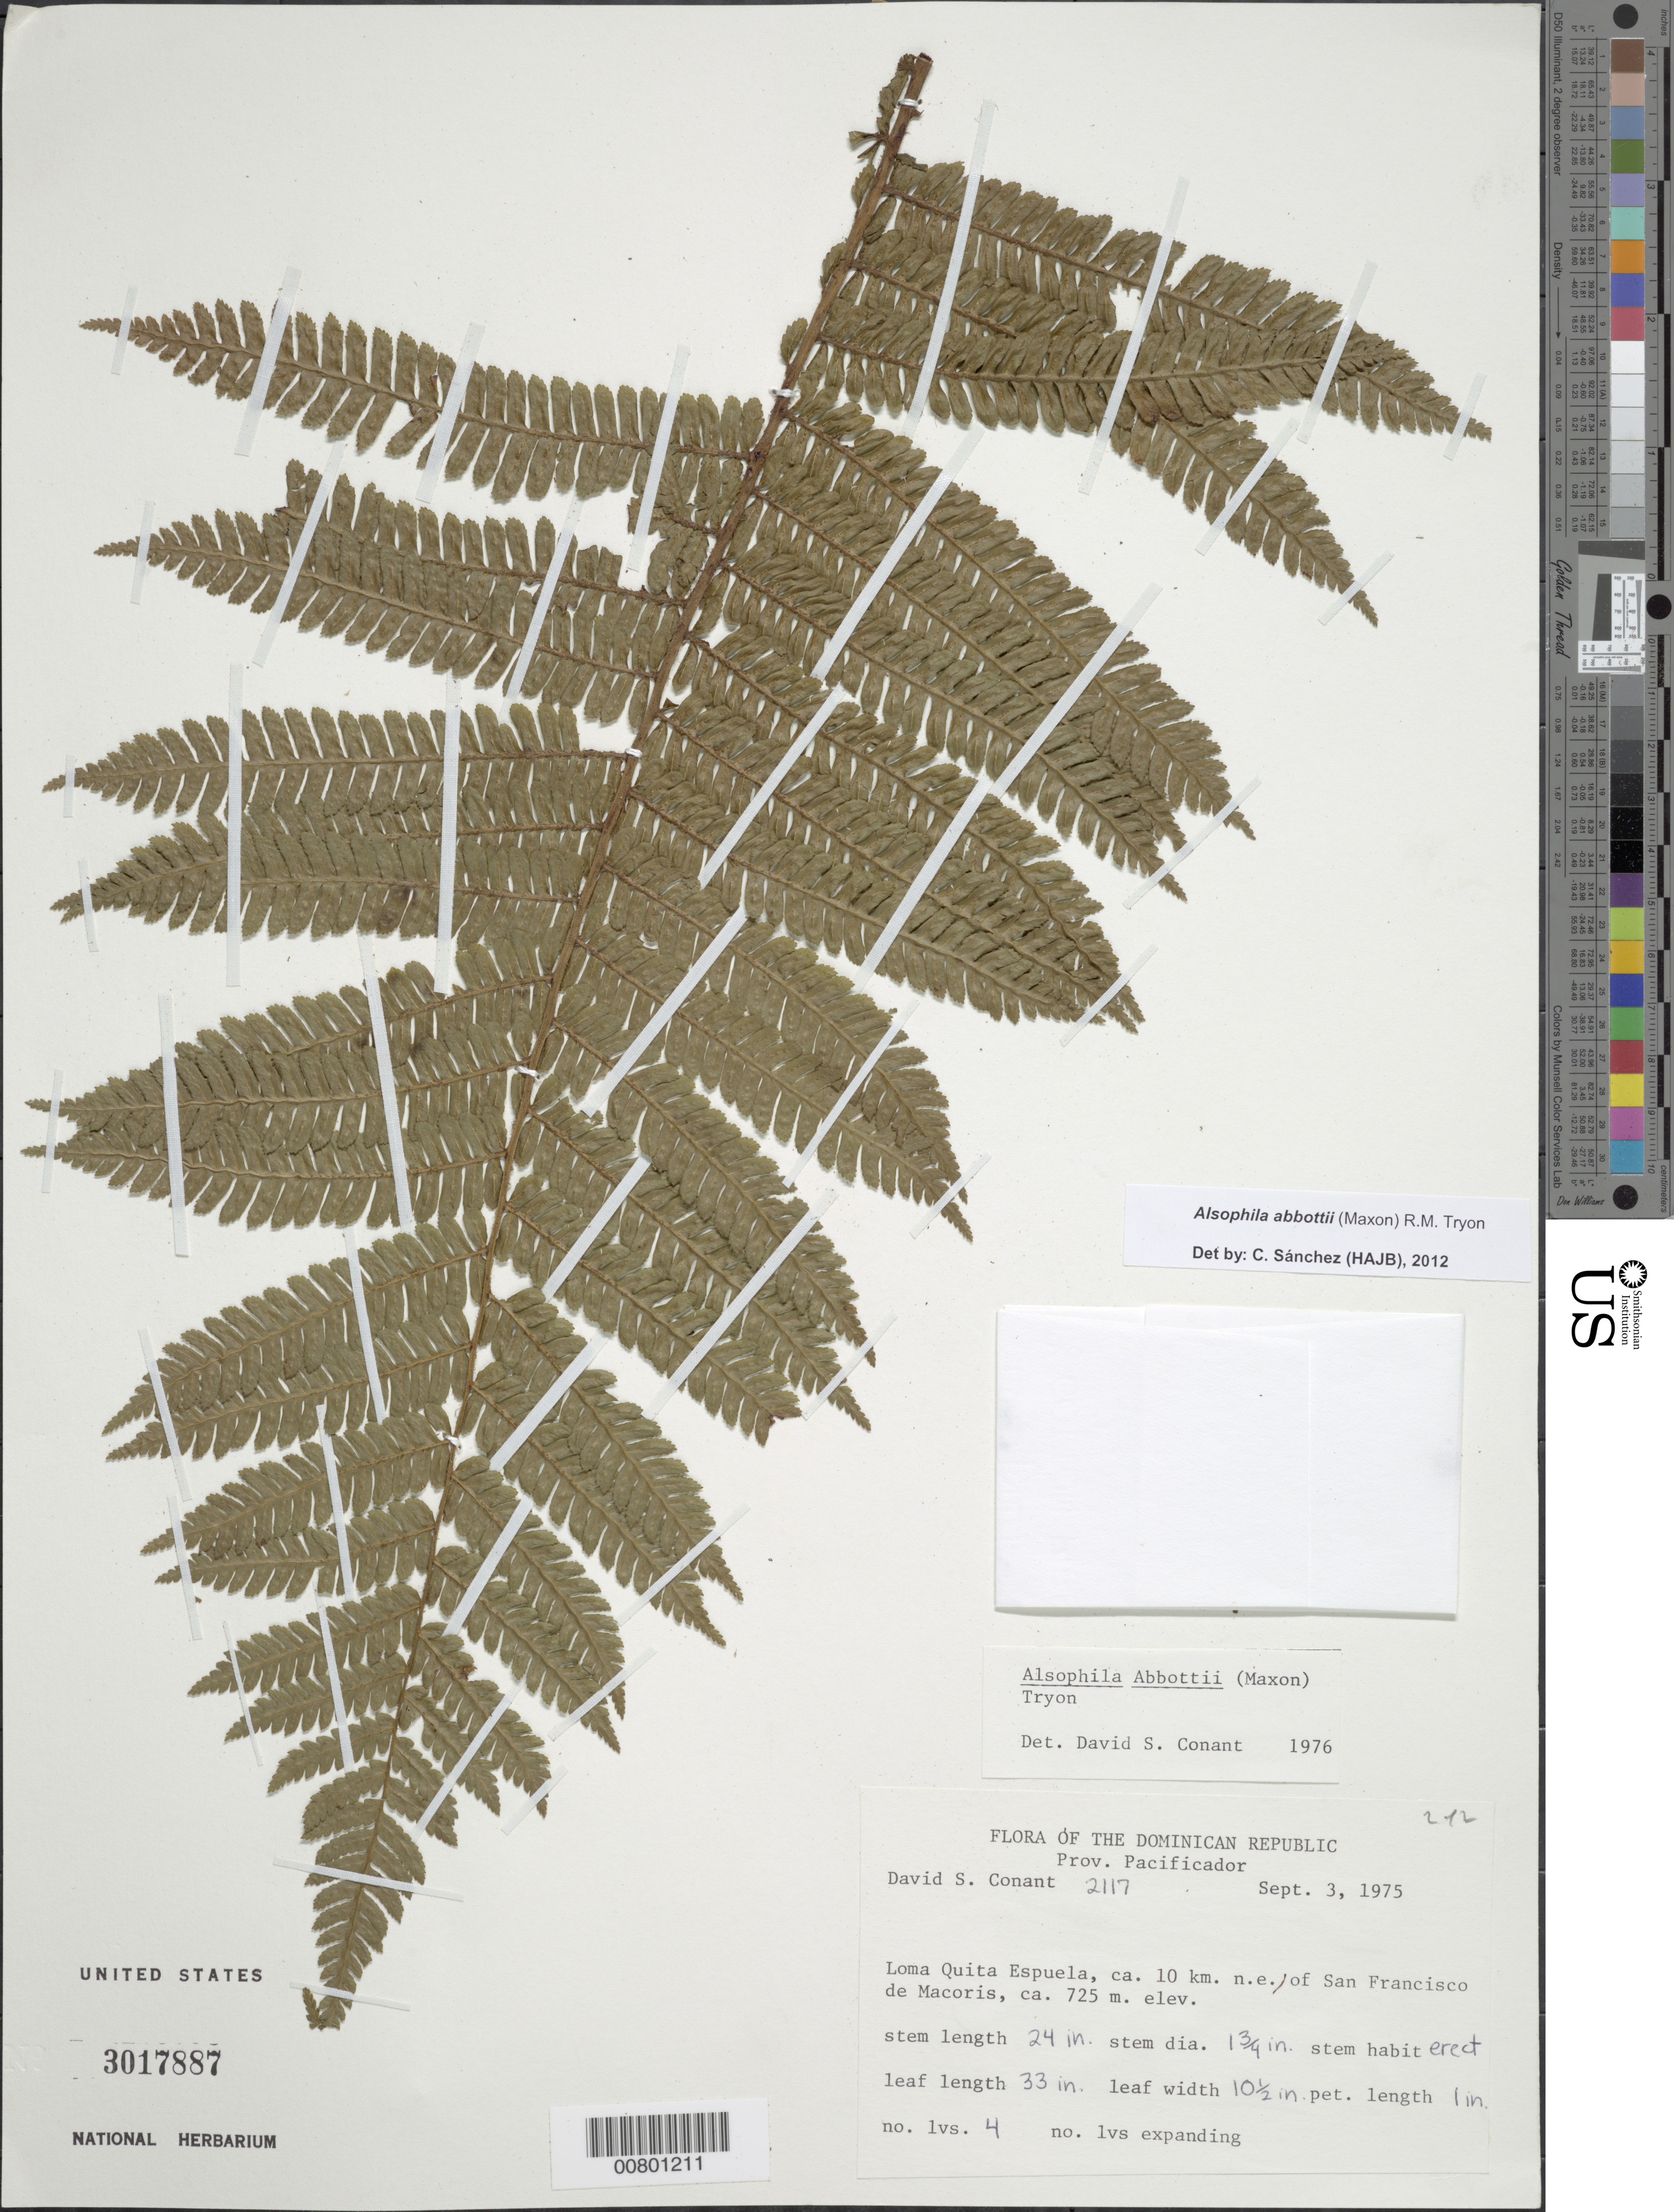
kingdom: Plantae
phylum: Tracheophyta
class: Polypodiopsida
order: Cyatheales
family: Cyatheaceae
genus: Alsophila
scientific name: Alsophila abbottii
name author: (Maxon) R.M. Tryon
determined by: Conant, D. S.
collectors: D. S. Conant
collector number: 2117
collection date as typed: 03 Sep 1975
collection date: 1975-09-03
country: Dominican Republic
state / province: Duarte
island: Hispaniola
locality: Loma quita Espuela, 10 km NE of San Francisco de Macoris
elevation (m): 725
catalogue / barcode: US 3017887